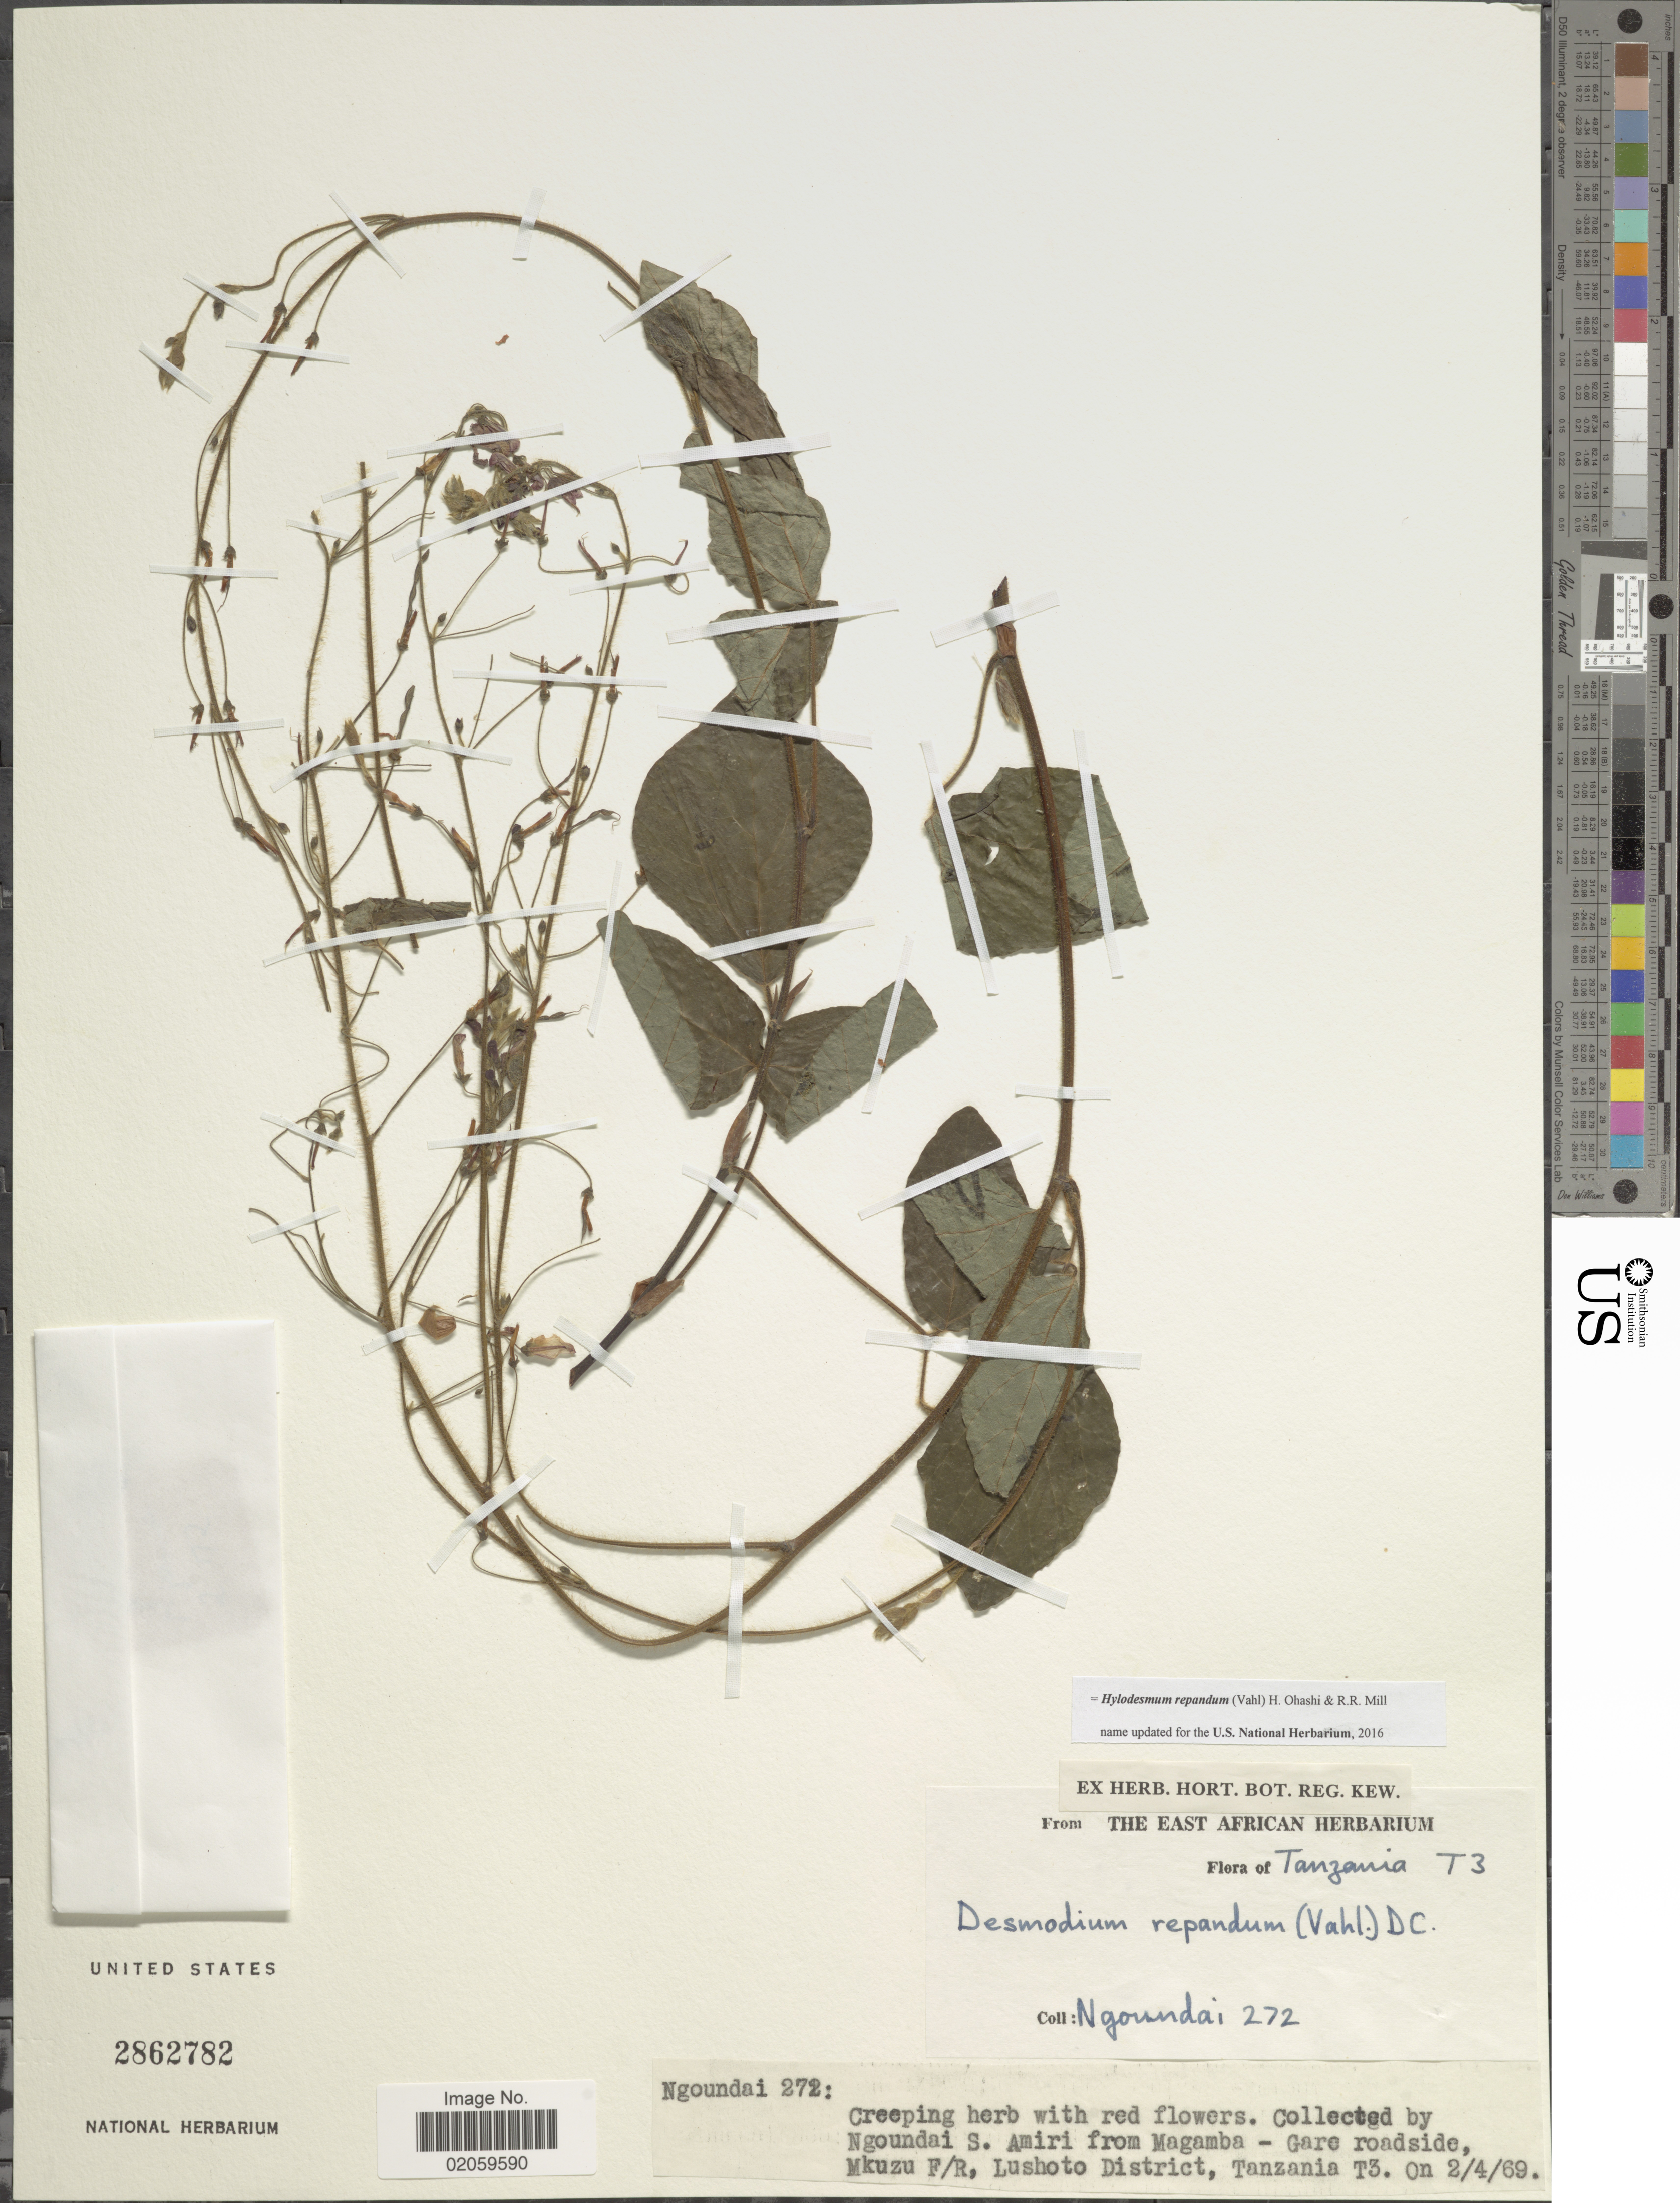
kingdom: Plantae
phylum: Tracheophyta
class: Magnoliopsida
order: Fabales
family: Fabaceae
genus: Hylodesmum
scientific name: Hylodesmum repandum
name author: (Vahl) H. Ohashi & R.R. Mill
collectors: Ngoundai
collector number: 272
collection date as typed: Transcribed d/m/y: 2/4/69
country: Tanzania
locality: Mkuzu F/R Lushoto District T3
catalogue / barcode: US 2862782